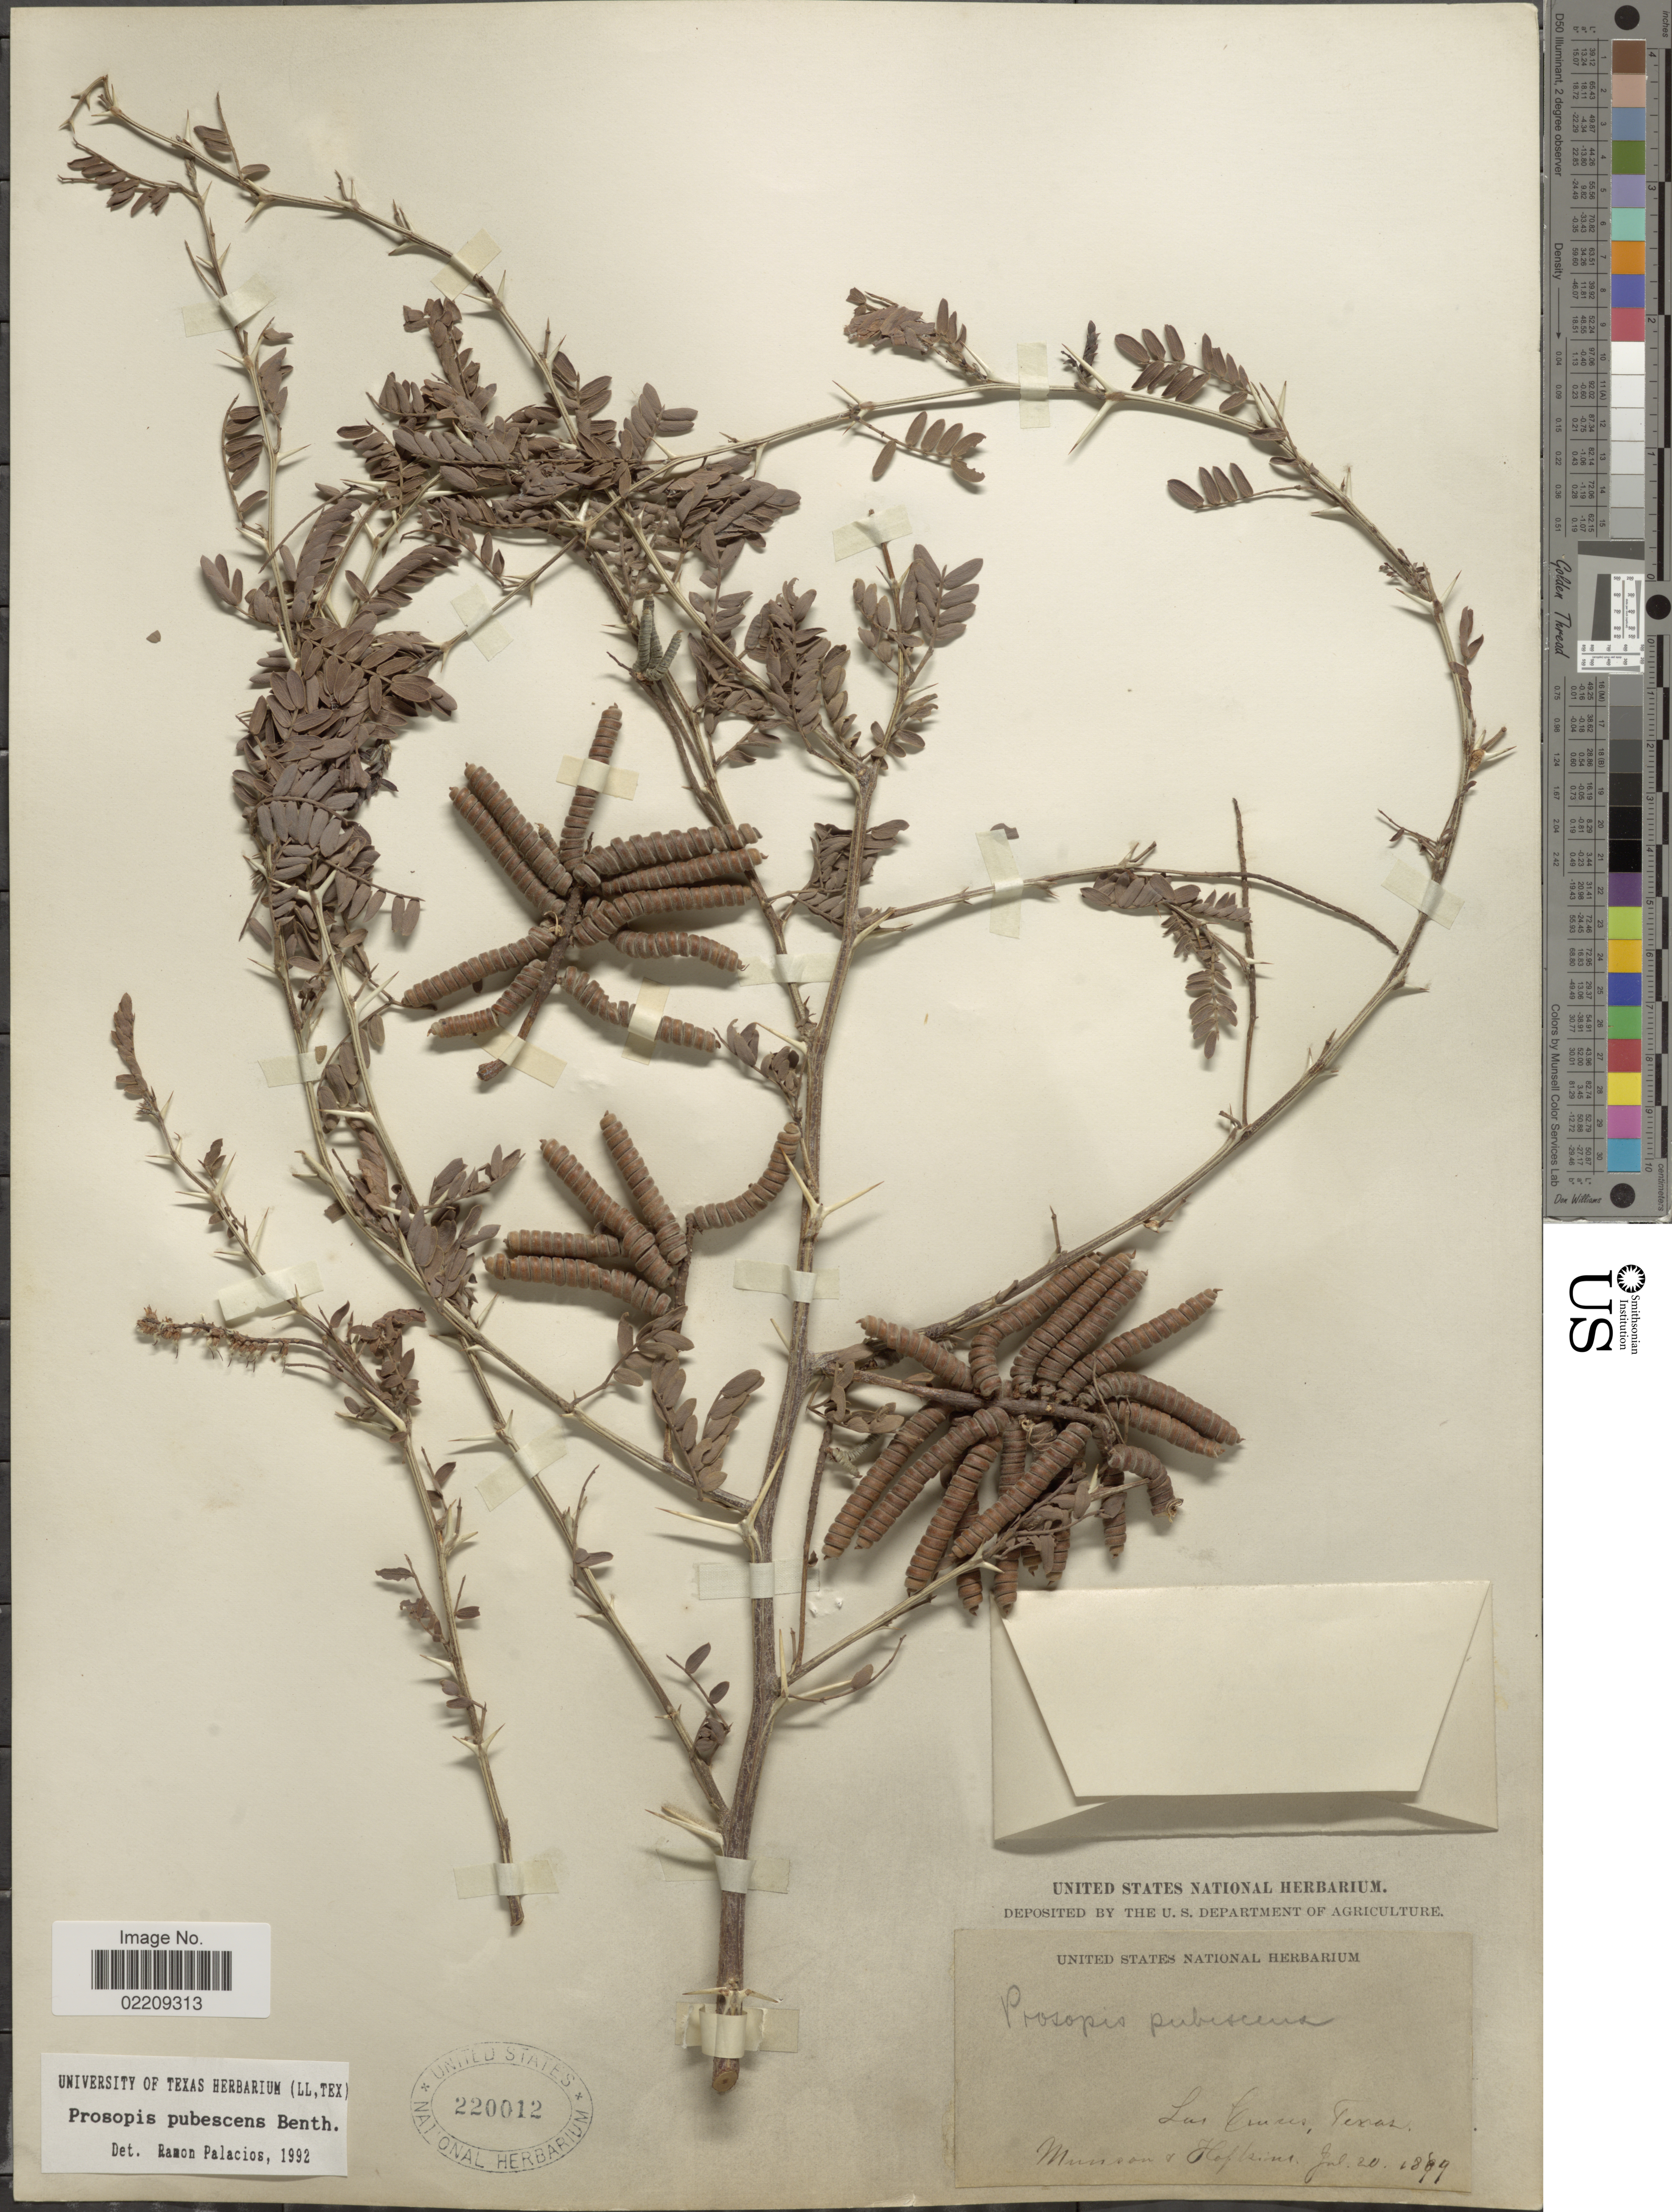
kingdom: Plantae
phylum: Tracheophyta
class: Magnoliopsida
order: Fabales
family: Fabaceae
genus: Strombocarpa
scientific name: Strombocarpa pubescens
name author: (Benth.) A. Gray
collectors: M. Hopkins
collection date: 1879-07-20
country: United States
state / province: Texas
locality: Las Cruces.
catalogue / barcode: US 220012